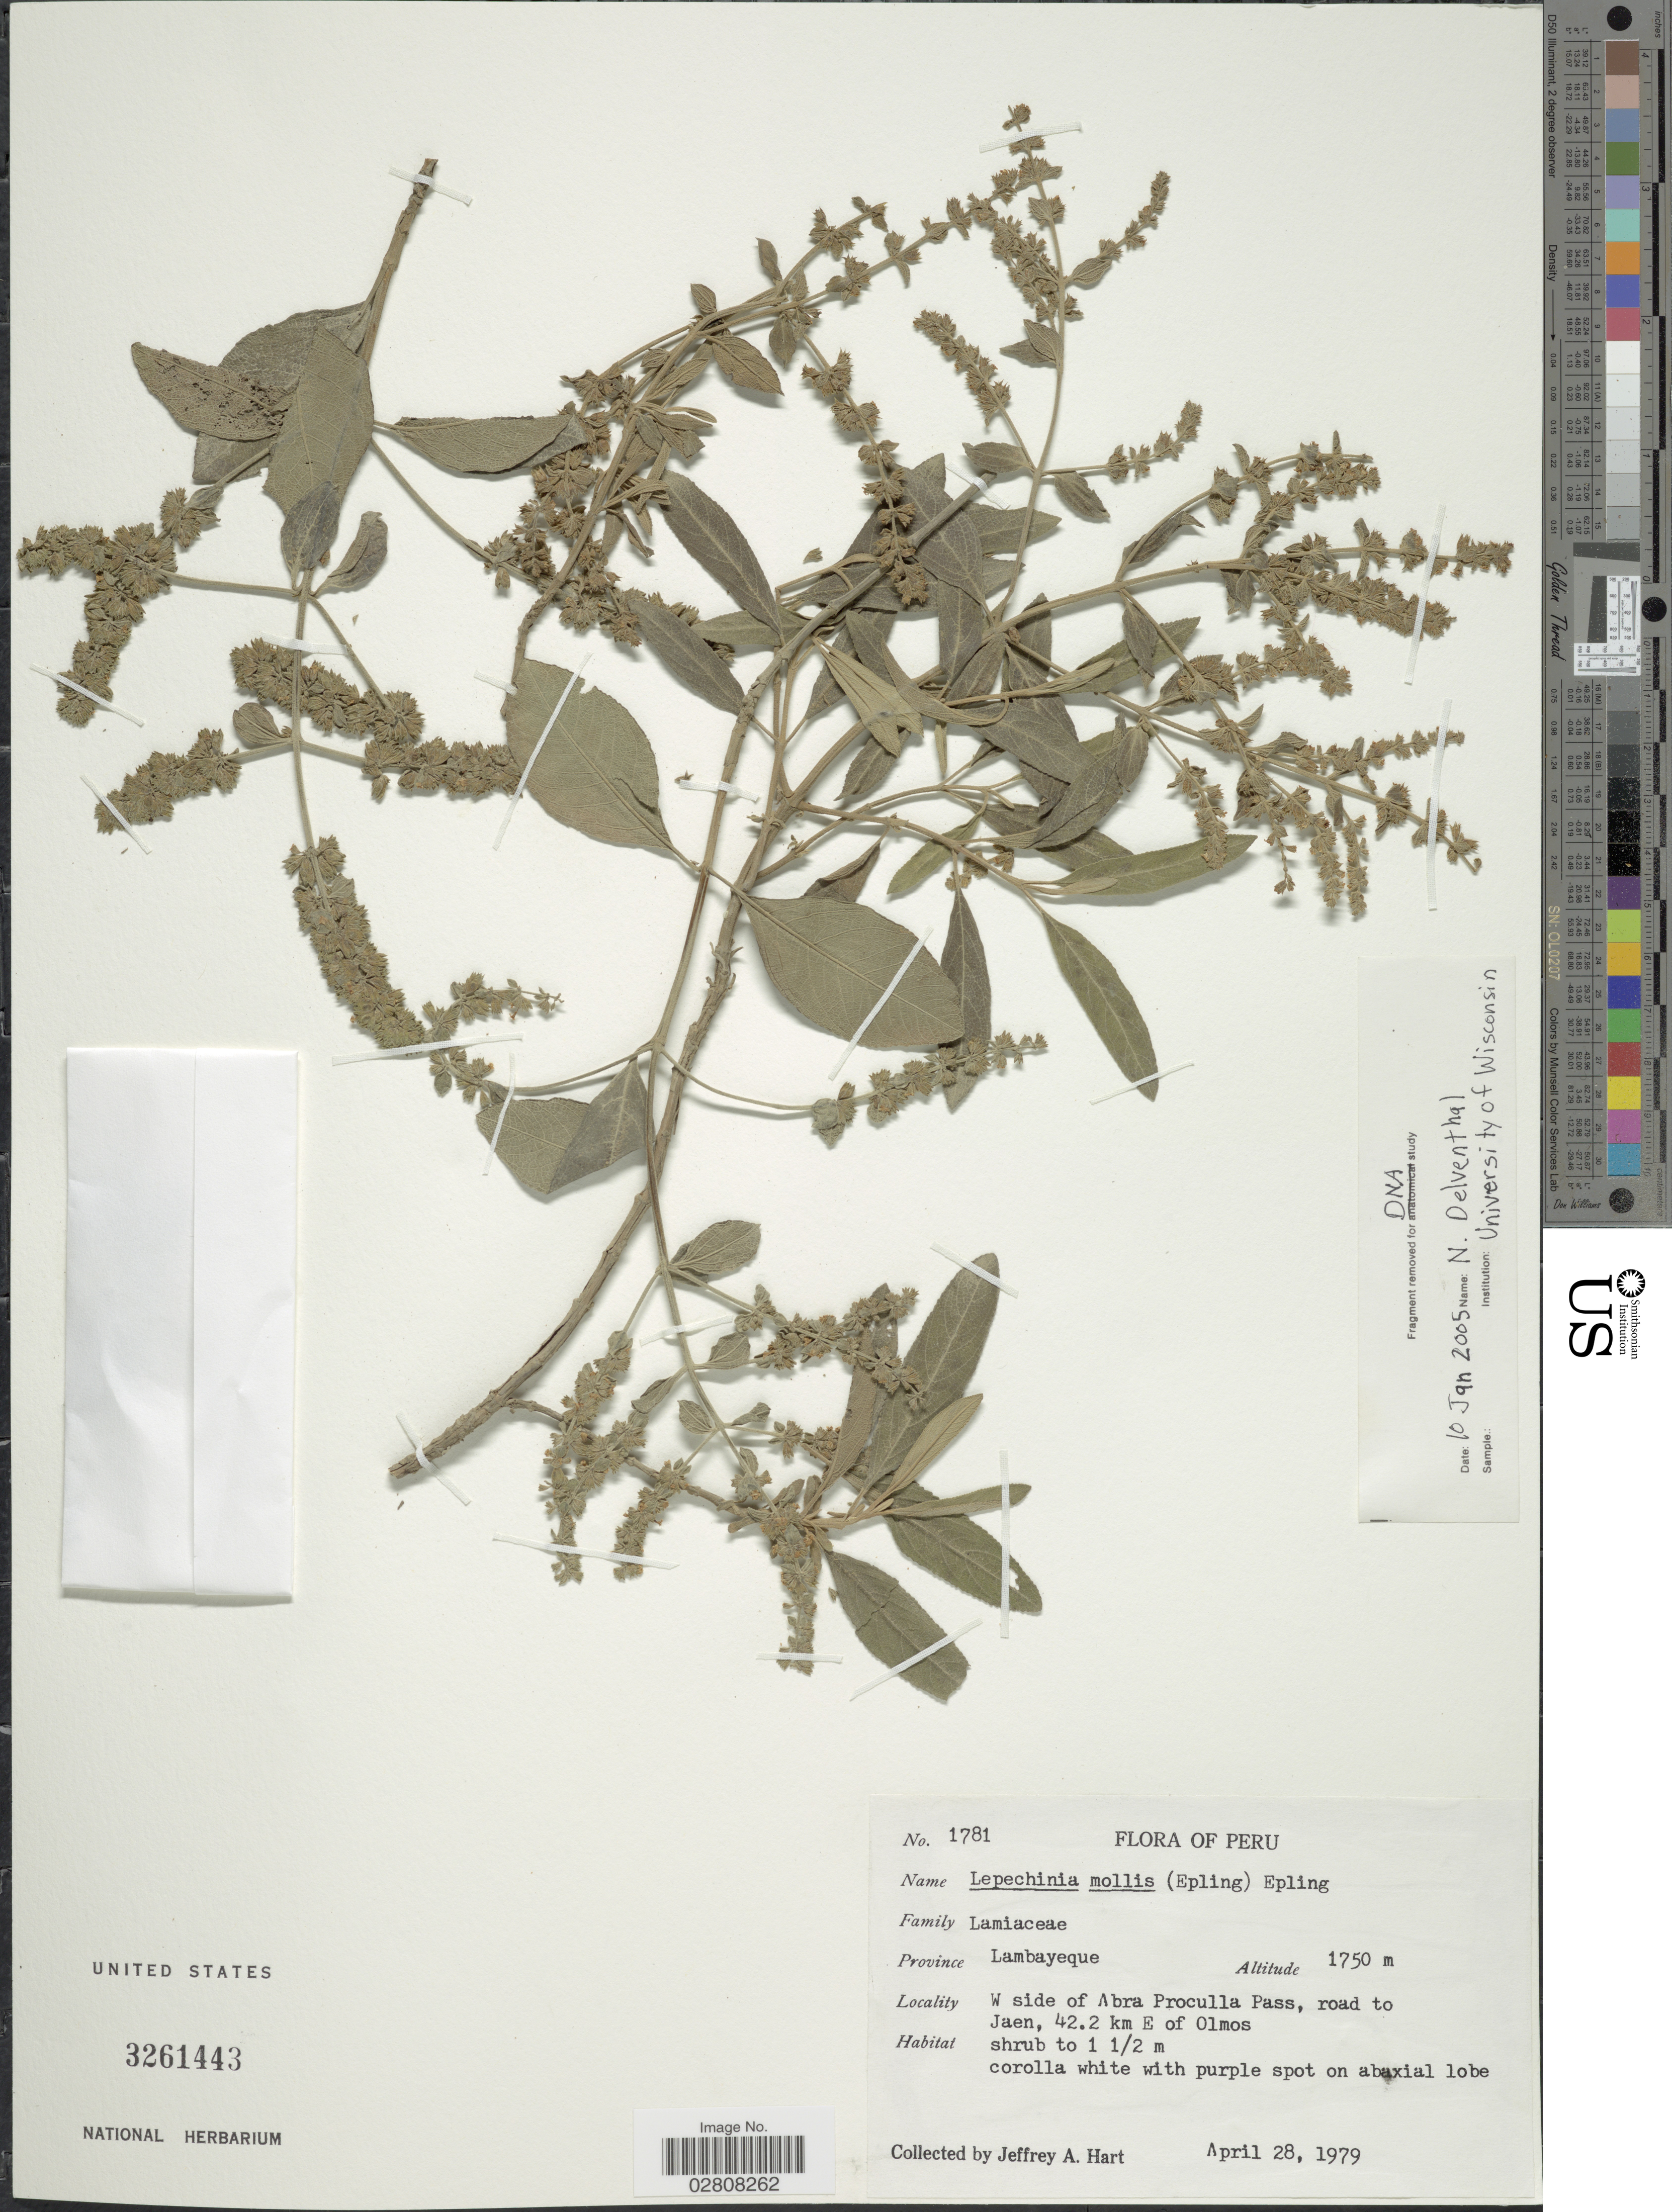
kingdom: Plantae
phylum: Tracheophyta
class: Magnoliopsida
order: Lamiales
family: Lamiaceae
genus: Lepechinia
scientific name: Lepechinia mollis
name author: (Epling) Epling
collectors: J. A. Hart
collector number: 1781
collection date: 1979-04-28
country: Peru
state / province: Lambayeque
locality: Province Lambayeque. W side of Abra Proculla Pass, road to Jaen, 42.2 km E of Olmos.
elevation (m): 1750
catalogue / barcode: US 3261443